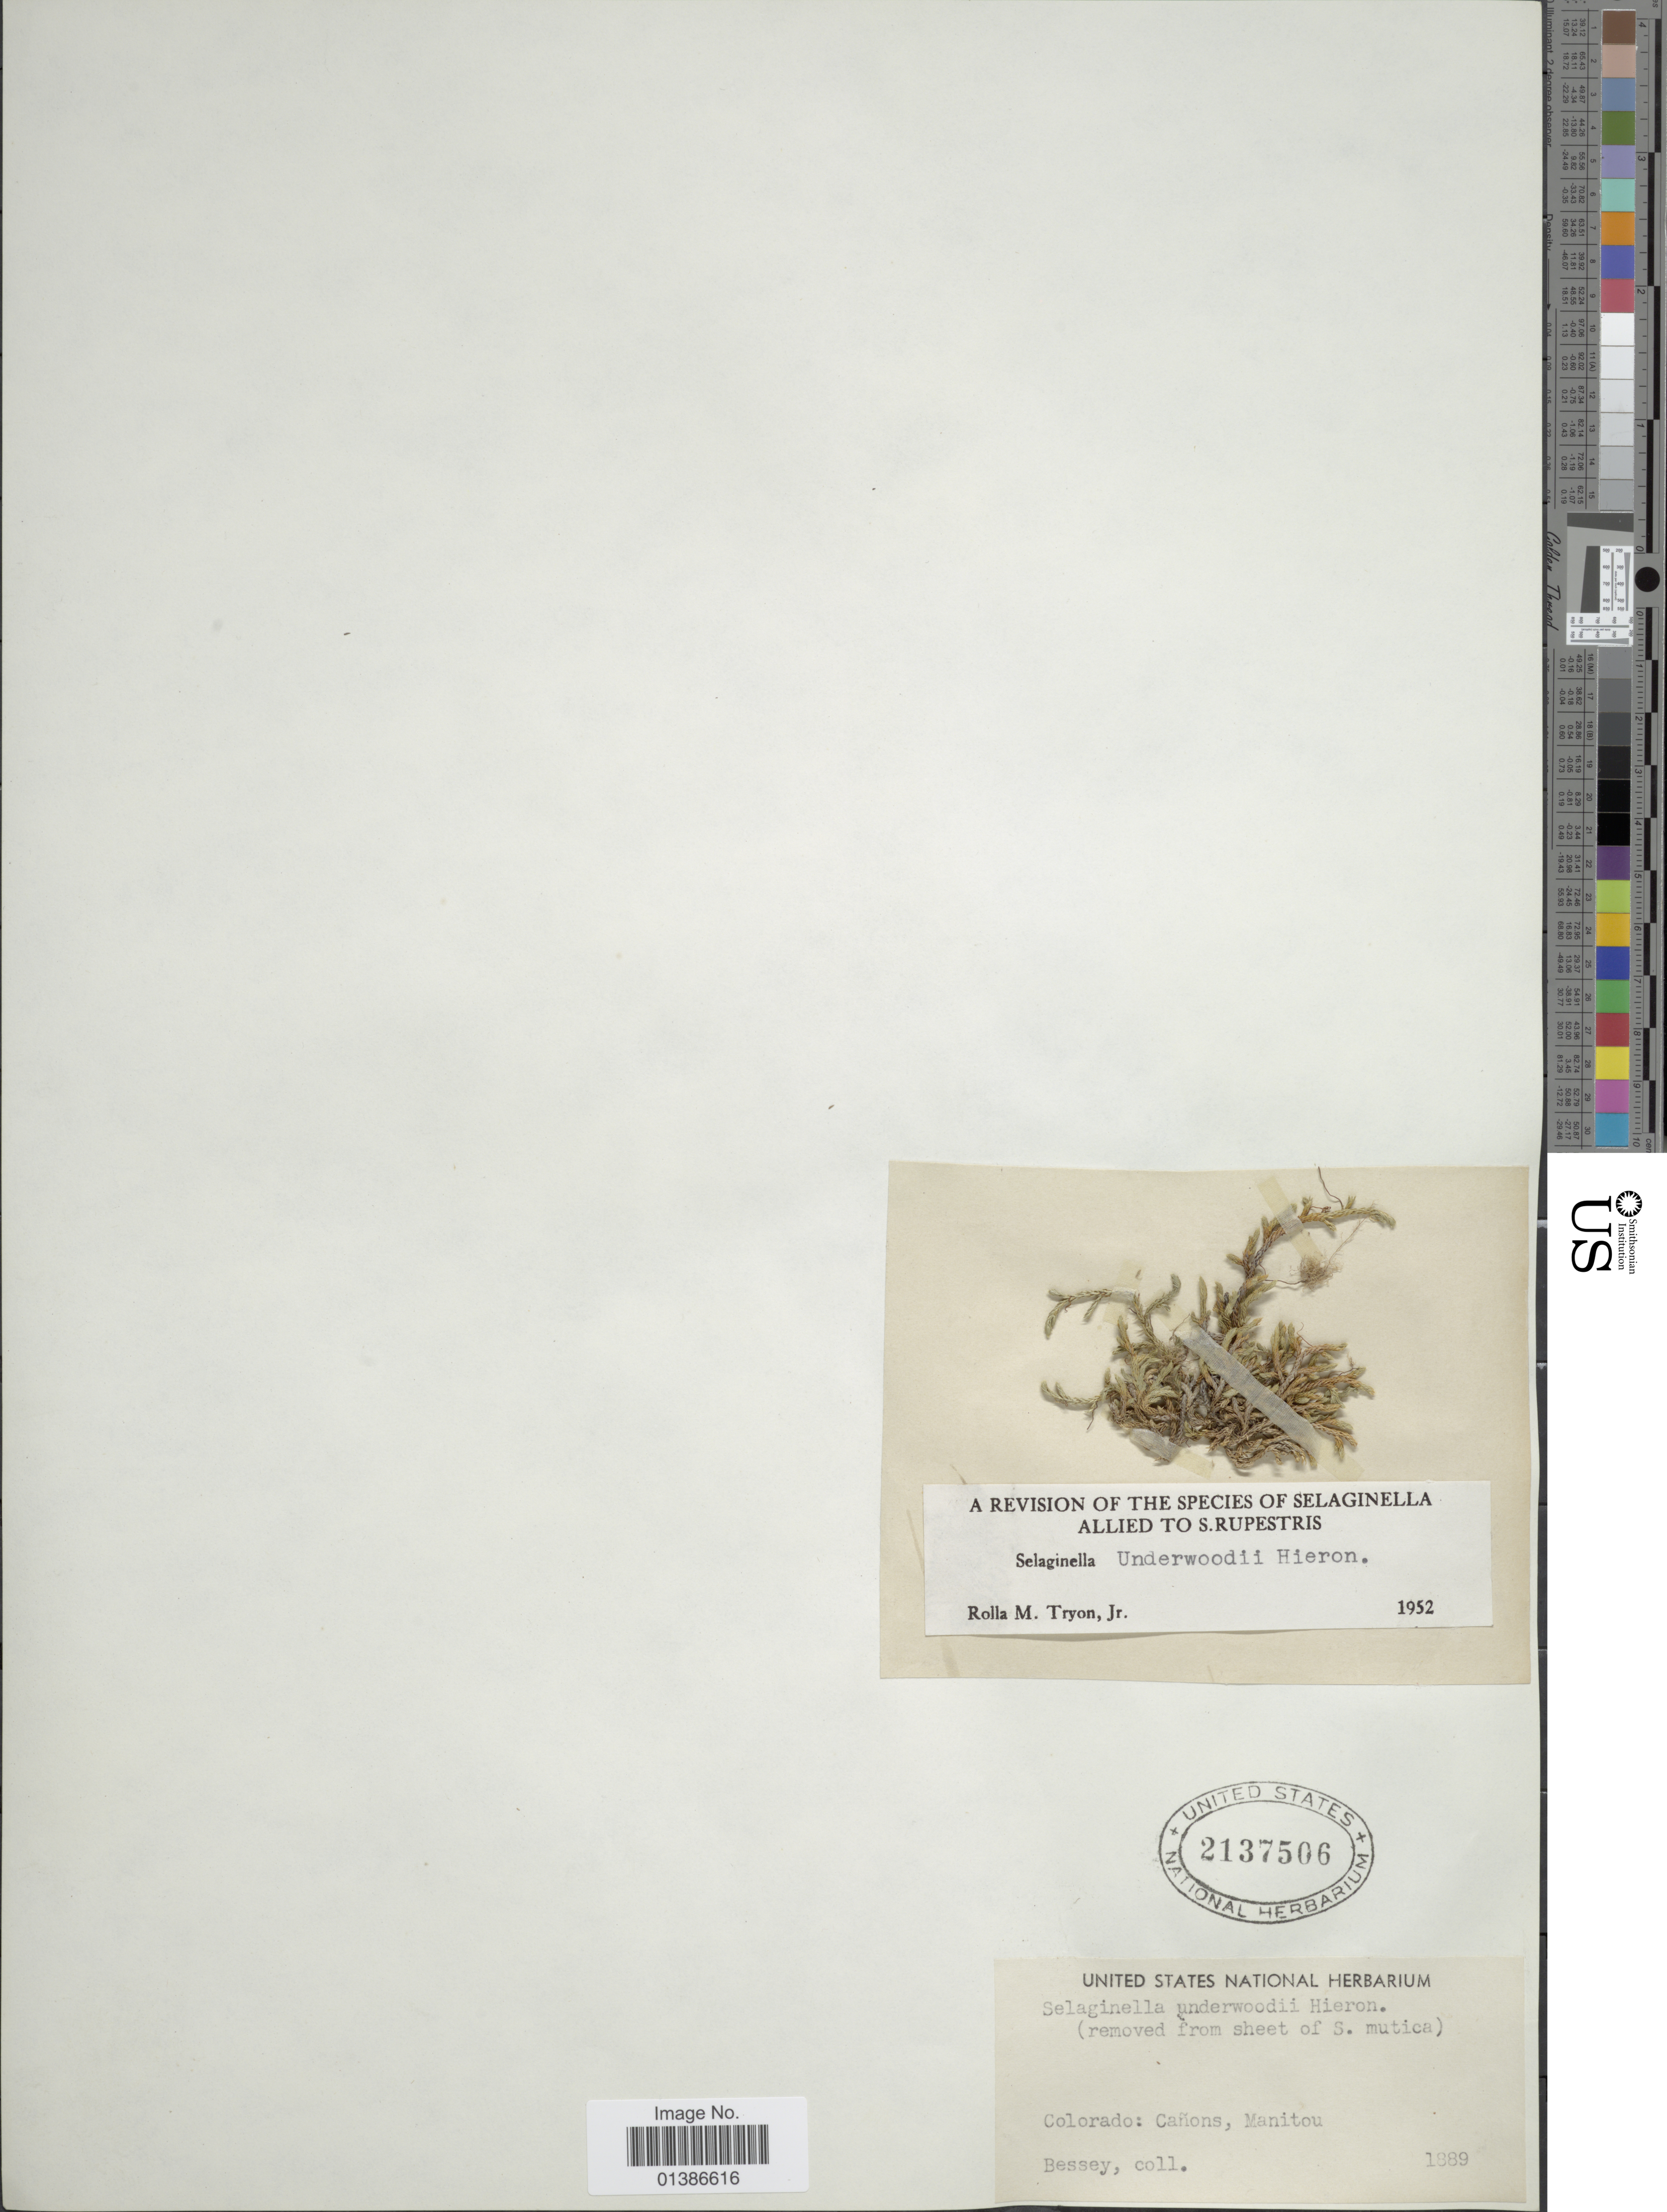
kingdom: Plantae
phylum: Tracheophyta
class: Lycopodiopsida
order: Selaginellales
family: Selaginellaceae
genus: Selaginella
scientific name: Selaginella underwoodii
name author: Hieron.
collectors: -. Bessey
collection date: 1889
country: United States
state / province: Colorado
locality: Cañons, Manitou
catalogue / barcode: US 2137506